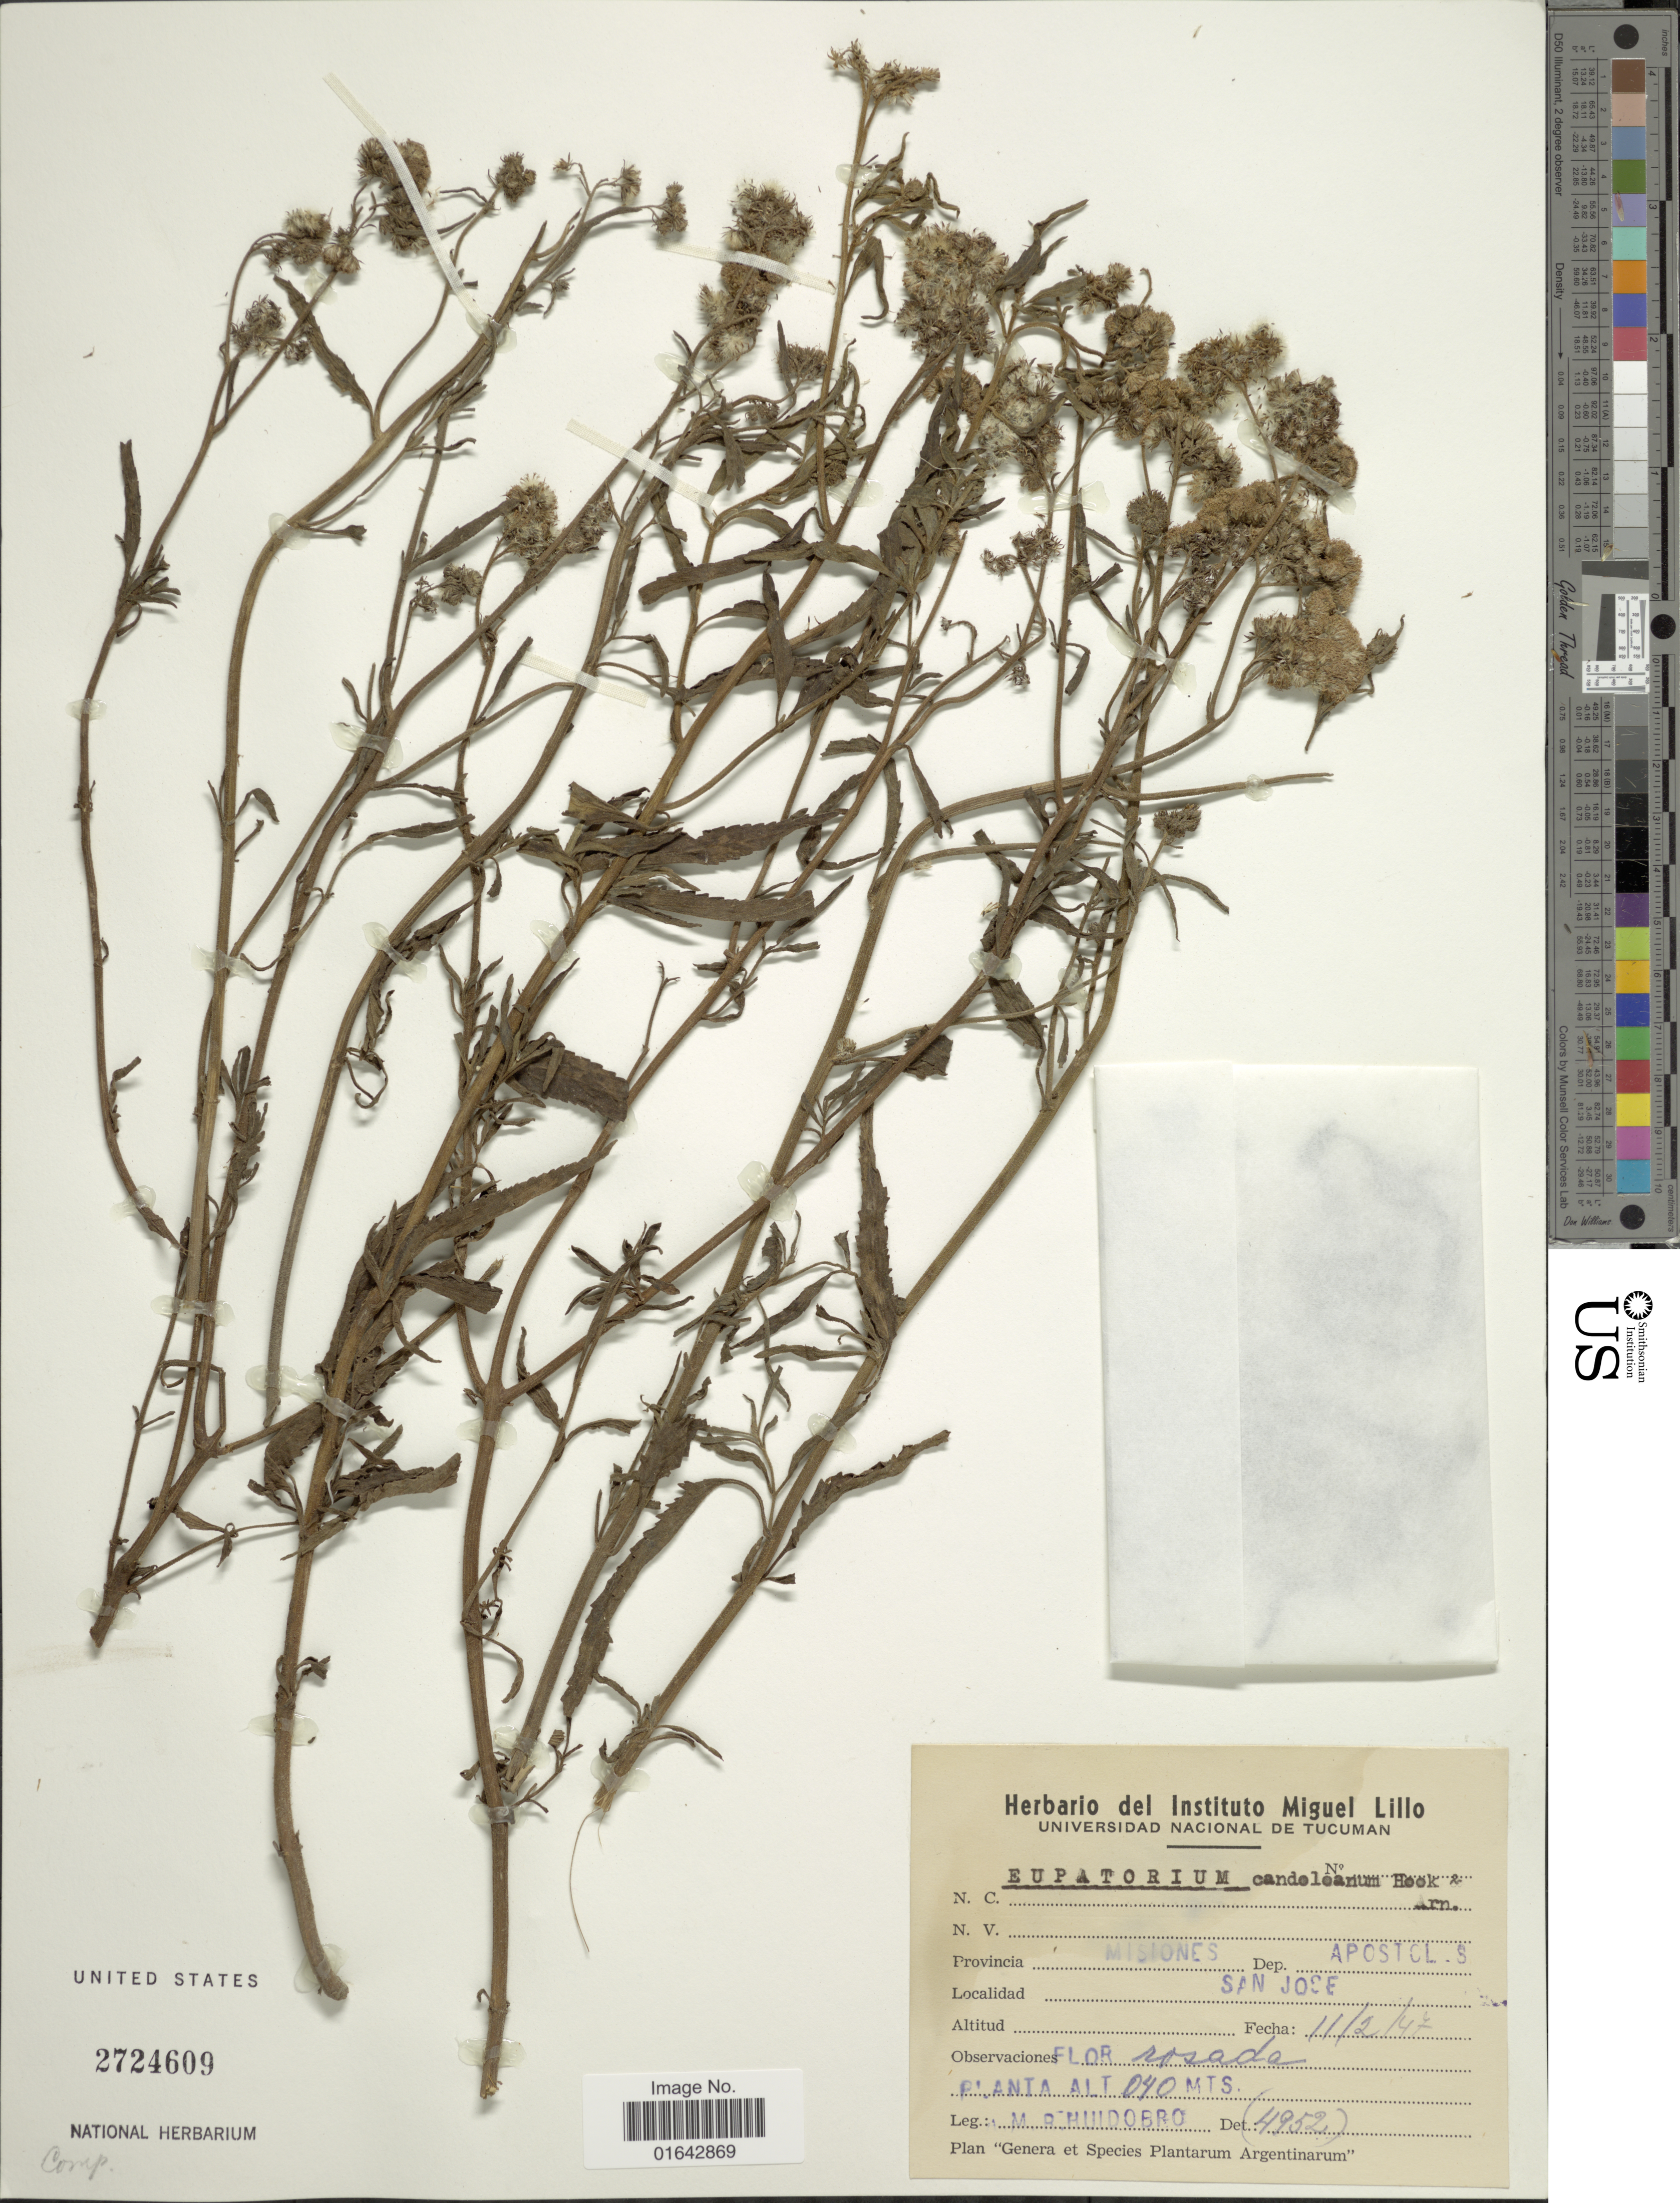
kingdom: Plantae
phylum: Tracheophyta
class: Magnoliopsida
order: Asterales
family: Asteraceae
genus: Barrosoa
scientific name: Barrosoa candolleana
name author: (Hook. & Arn.) R.M. King & H. Rob.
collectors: M. Ruiz Huidobro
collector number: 4952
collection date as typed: Transcribed d/m/y: 11/2/47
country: Argentina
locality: Provincia Misiones. Dep. Apostol S. San Jose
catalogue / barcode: US 2724609